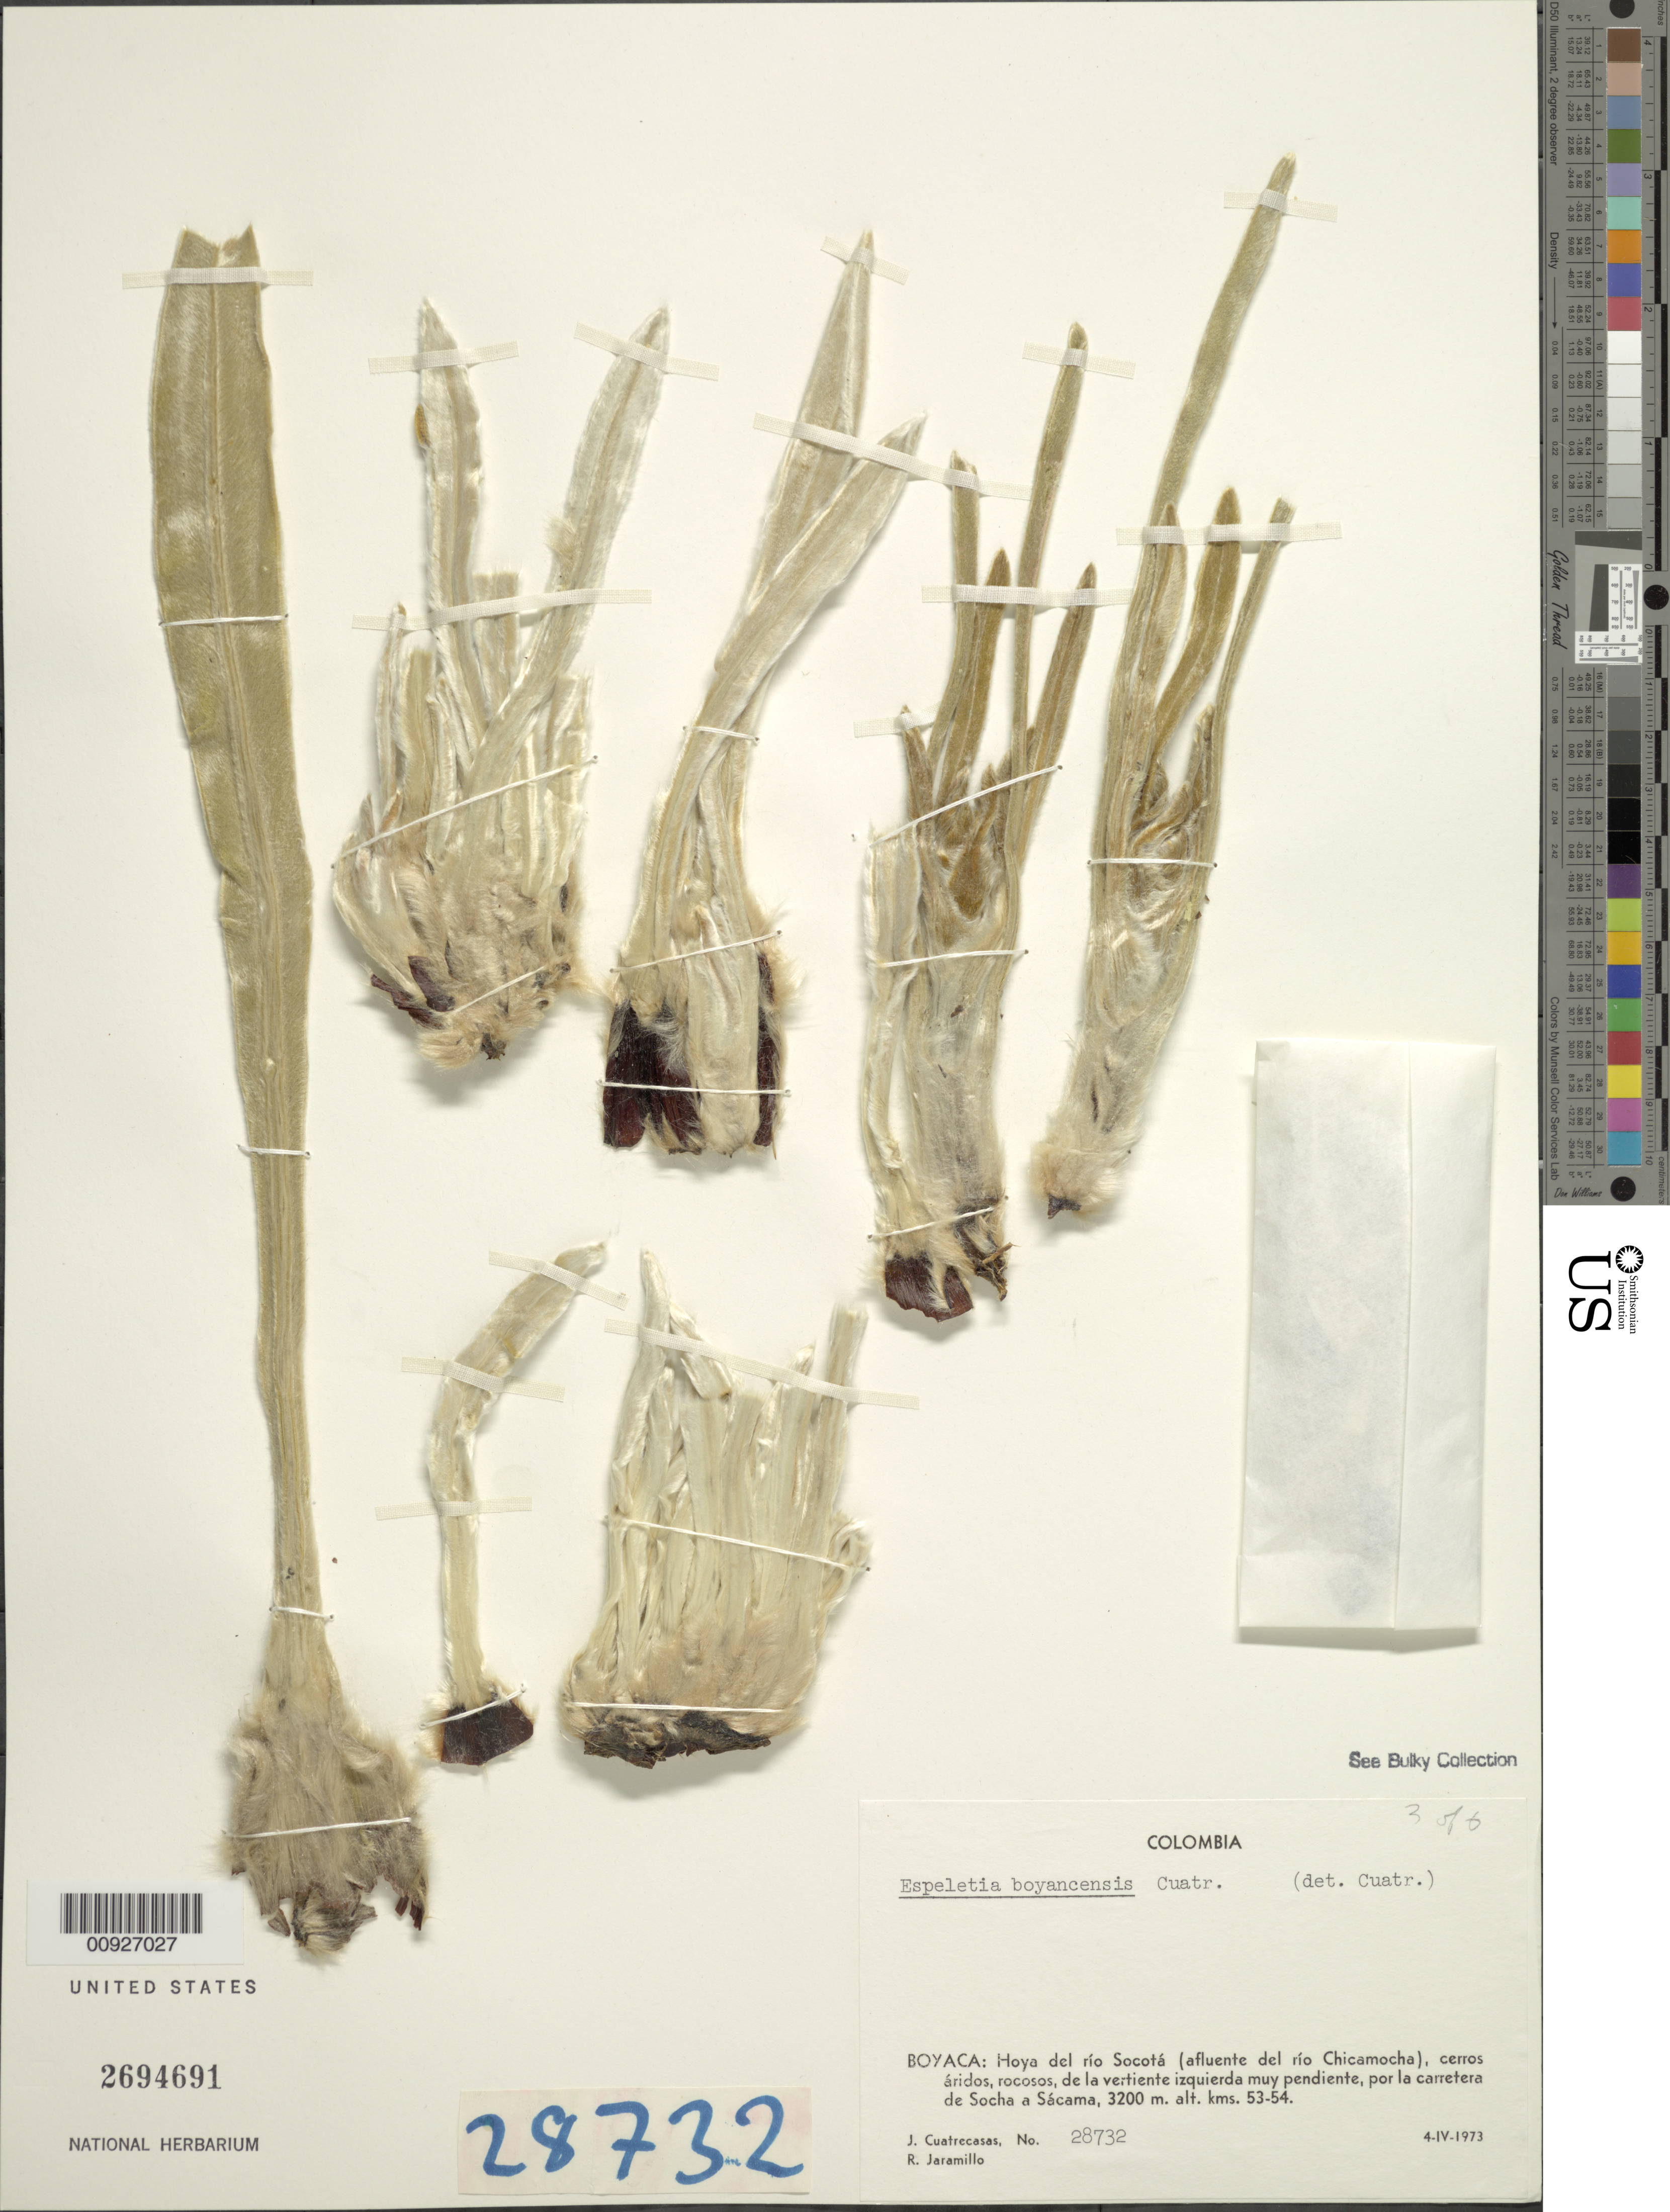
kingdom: Plantae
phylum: Tracheophyta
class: Magnoliopsida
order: Asterales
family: Asteraceae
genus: Espeletia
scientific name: Espeletia boyacensis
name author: Cuatrec.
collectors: J. Cuatrecasas & R. Jaramillo M.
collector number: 28732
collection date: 1973-04-04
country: Colombia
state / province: Boyacá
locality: Hoya del río Socotá (afluente del río Chicamocha) cerros áridos, rocosos, de la ladera izquierda muy pendiente, por la carrtera de Socha a Sácama.Kms. 53-56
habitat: Cerros áridos, rocosos.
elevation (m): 3200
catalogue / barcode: US 2694691